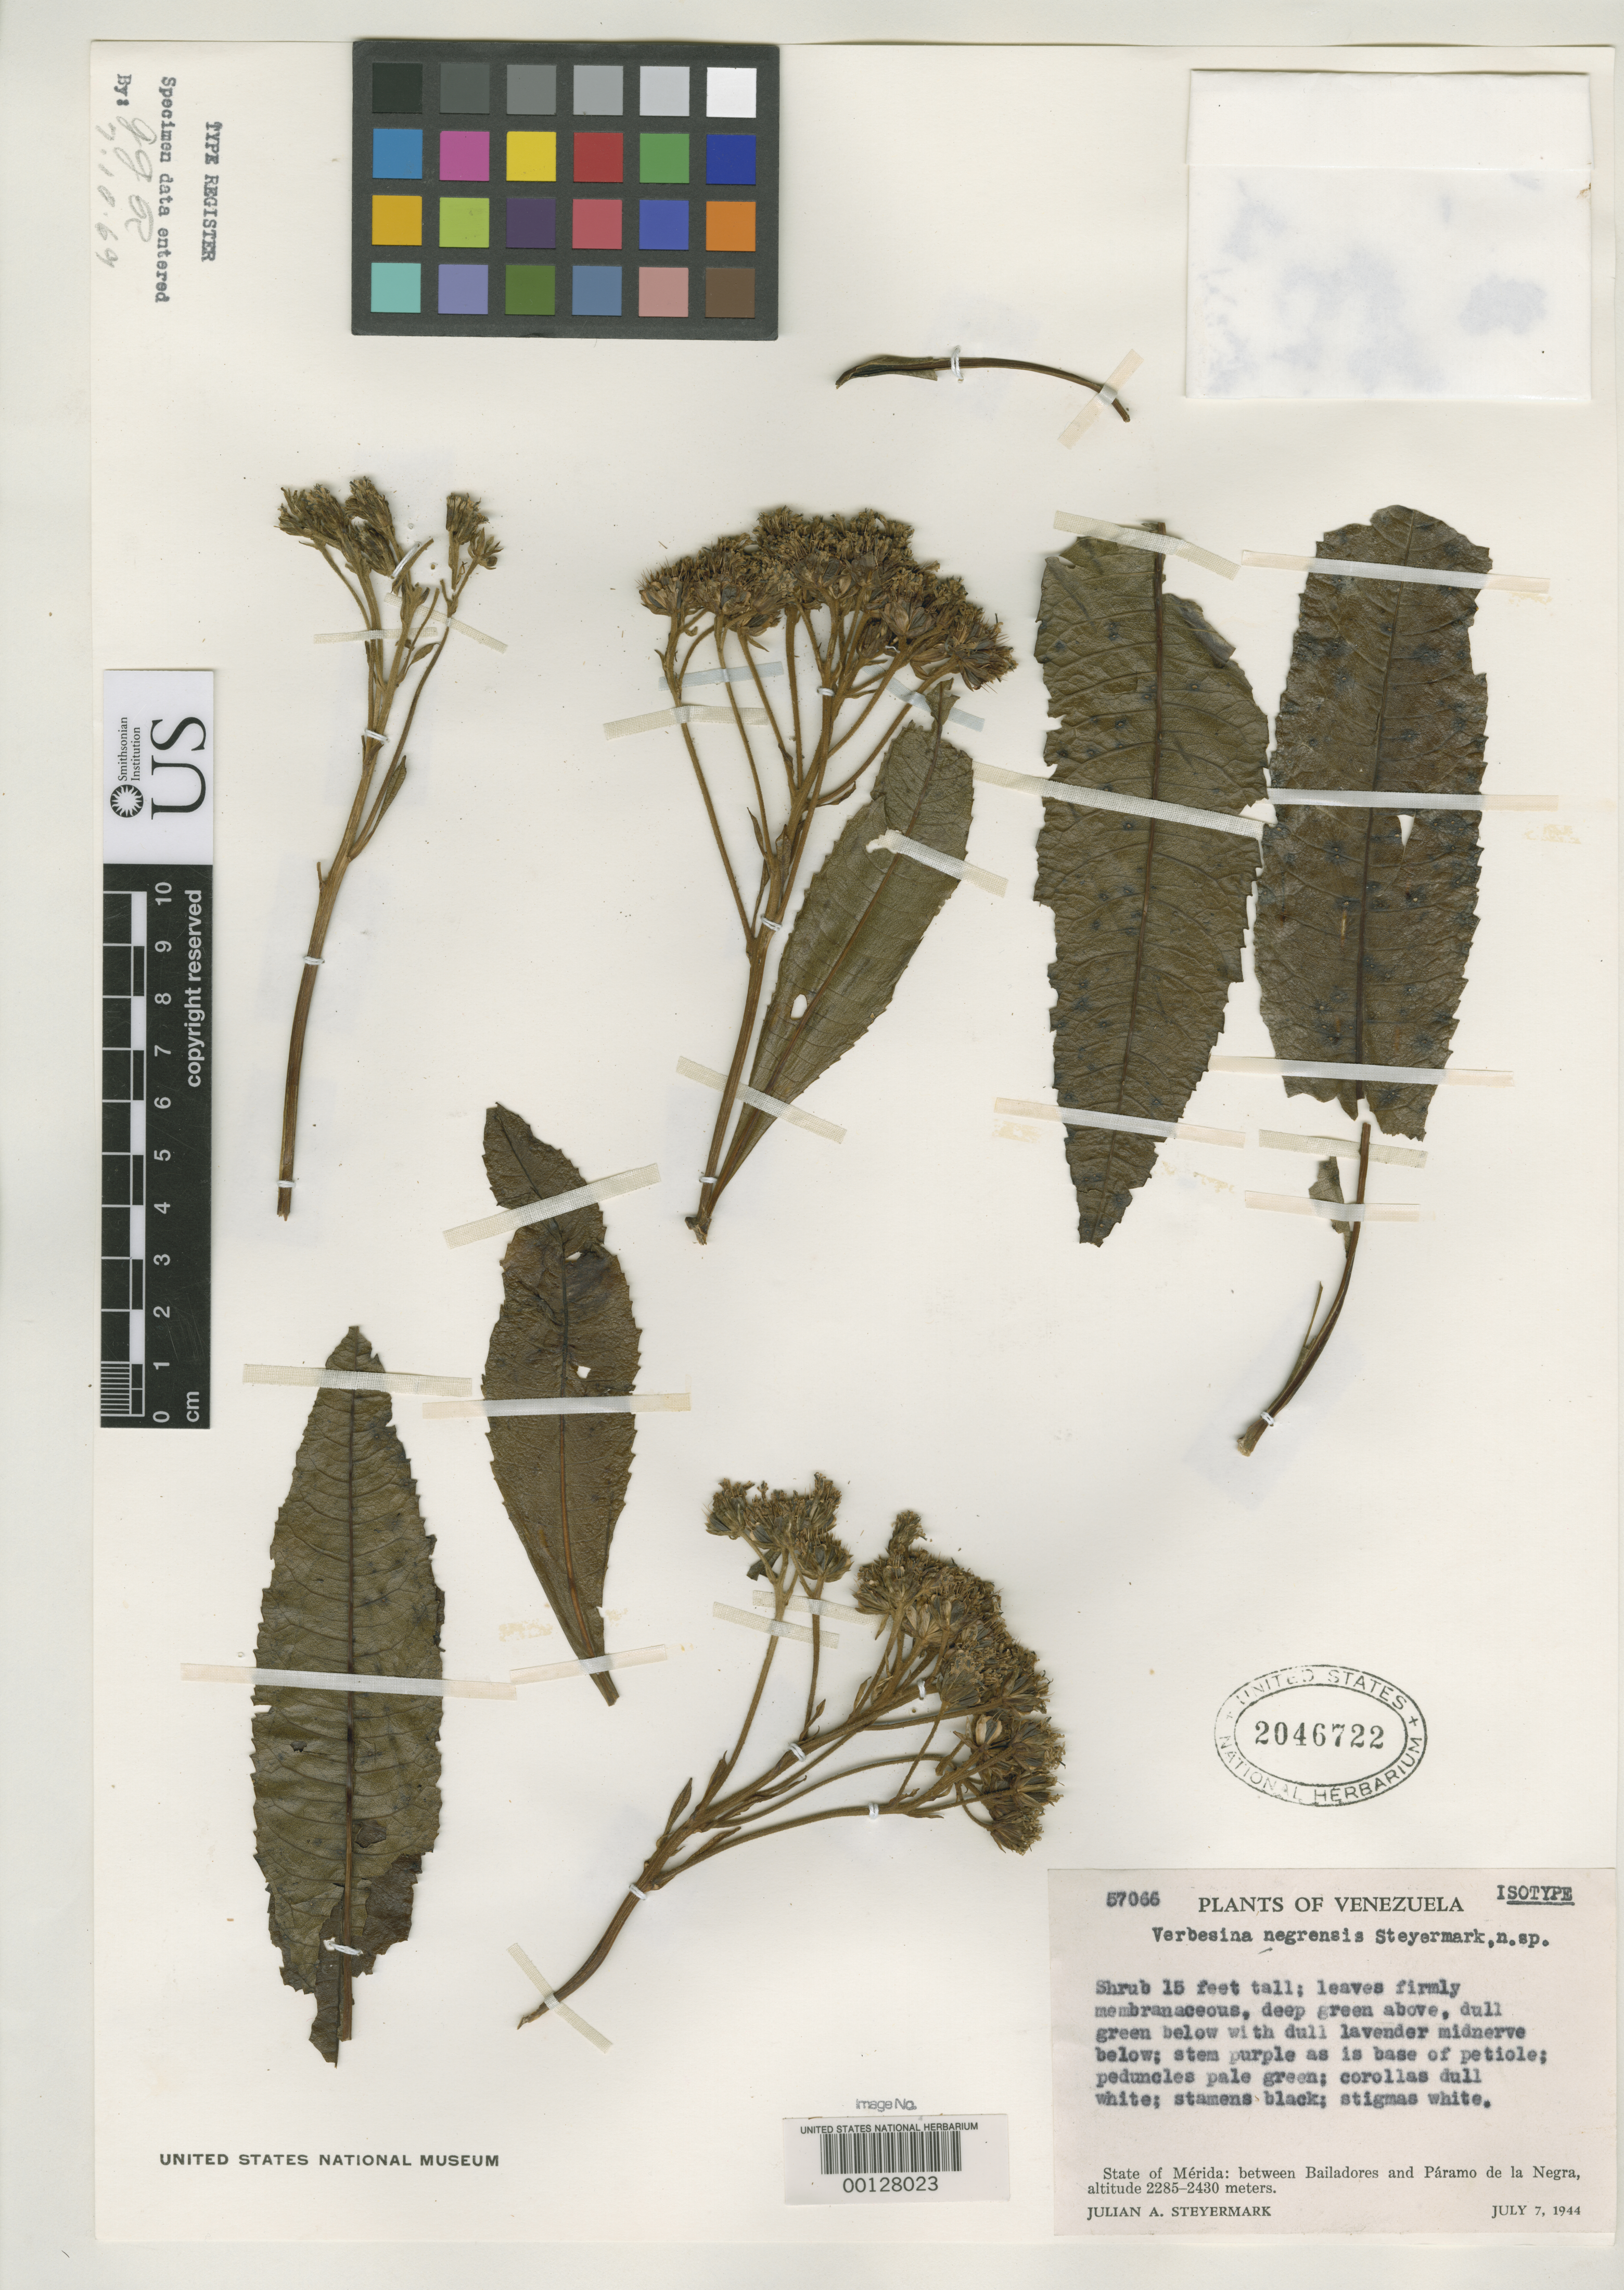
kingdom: Plantae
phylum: Tracheophyta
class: Magnoliopsida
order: Asterales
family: Asteraceae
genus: Verbesina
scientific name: Verbesina negrensis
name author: Steyerm.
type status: Isotype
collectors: J. Steyermark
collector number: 57066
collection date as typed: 07 Jul 1944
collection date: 1944-07-07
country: Venezuela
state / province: Mérida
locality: Between Bailadores and Páramo de La Negra.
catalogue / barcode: US 2046722